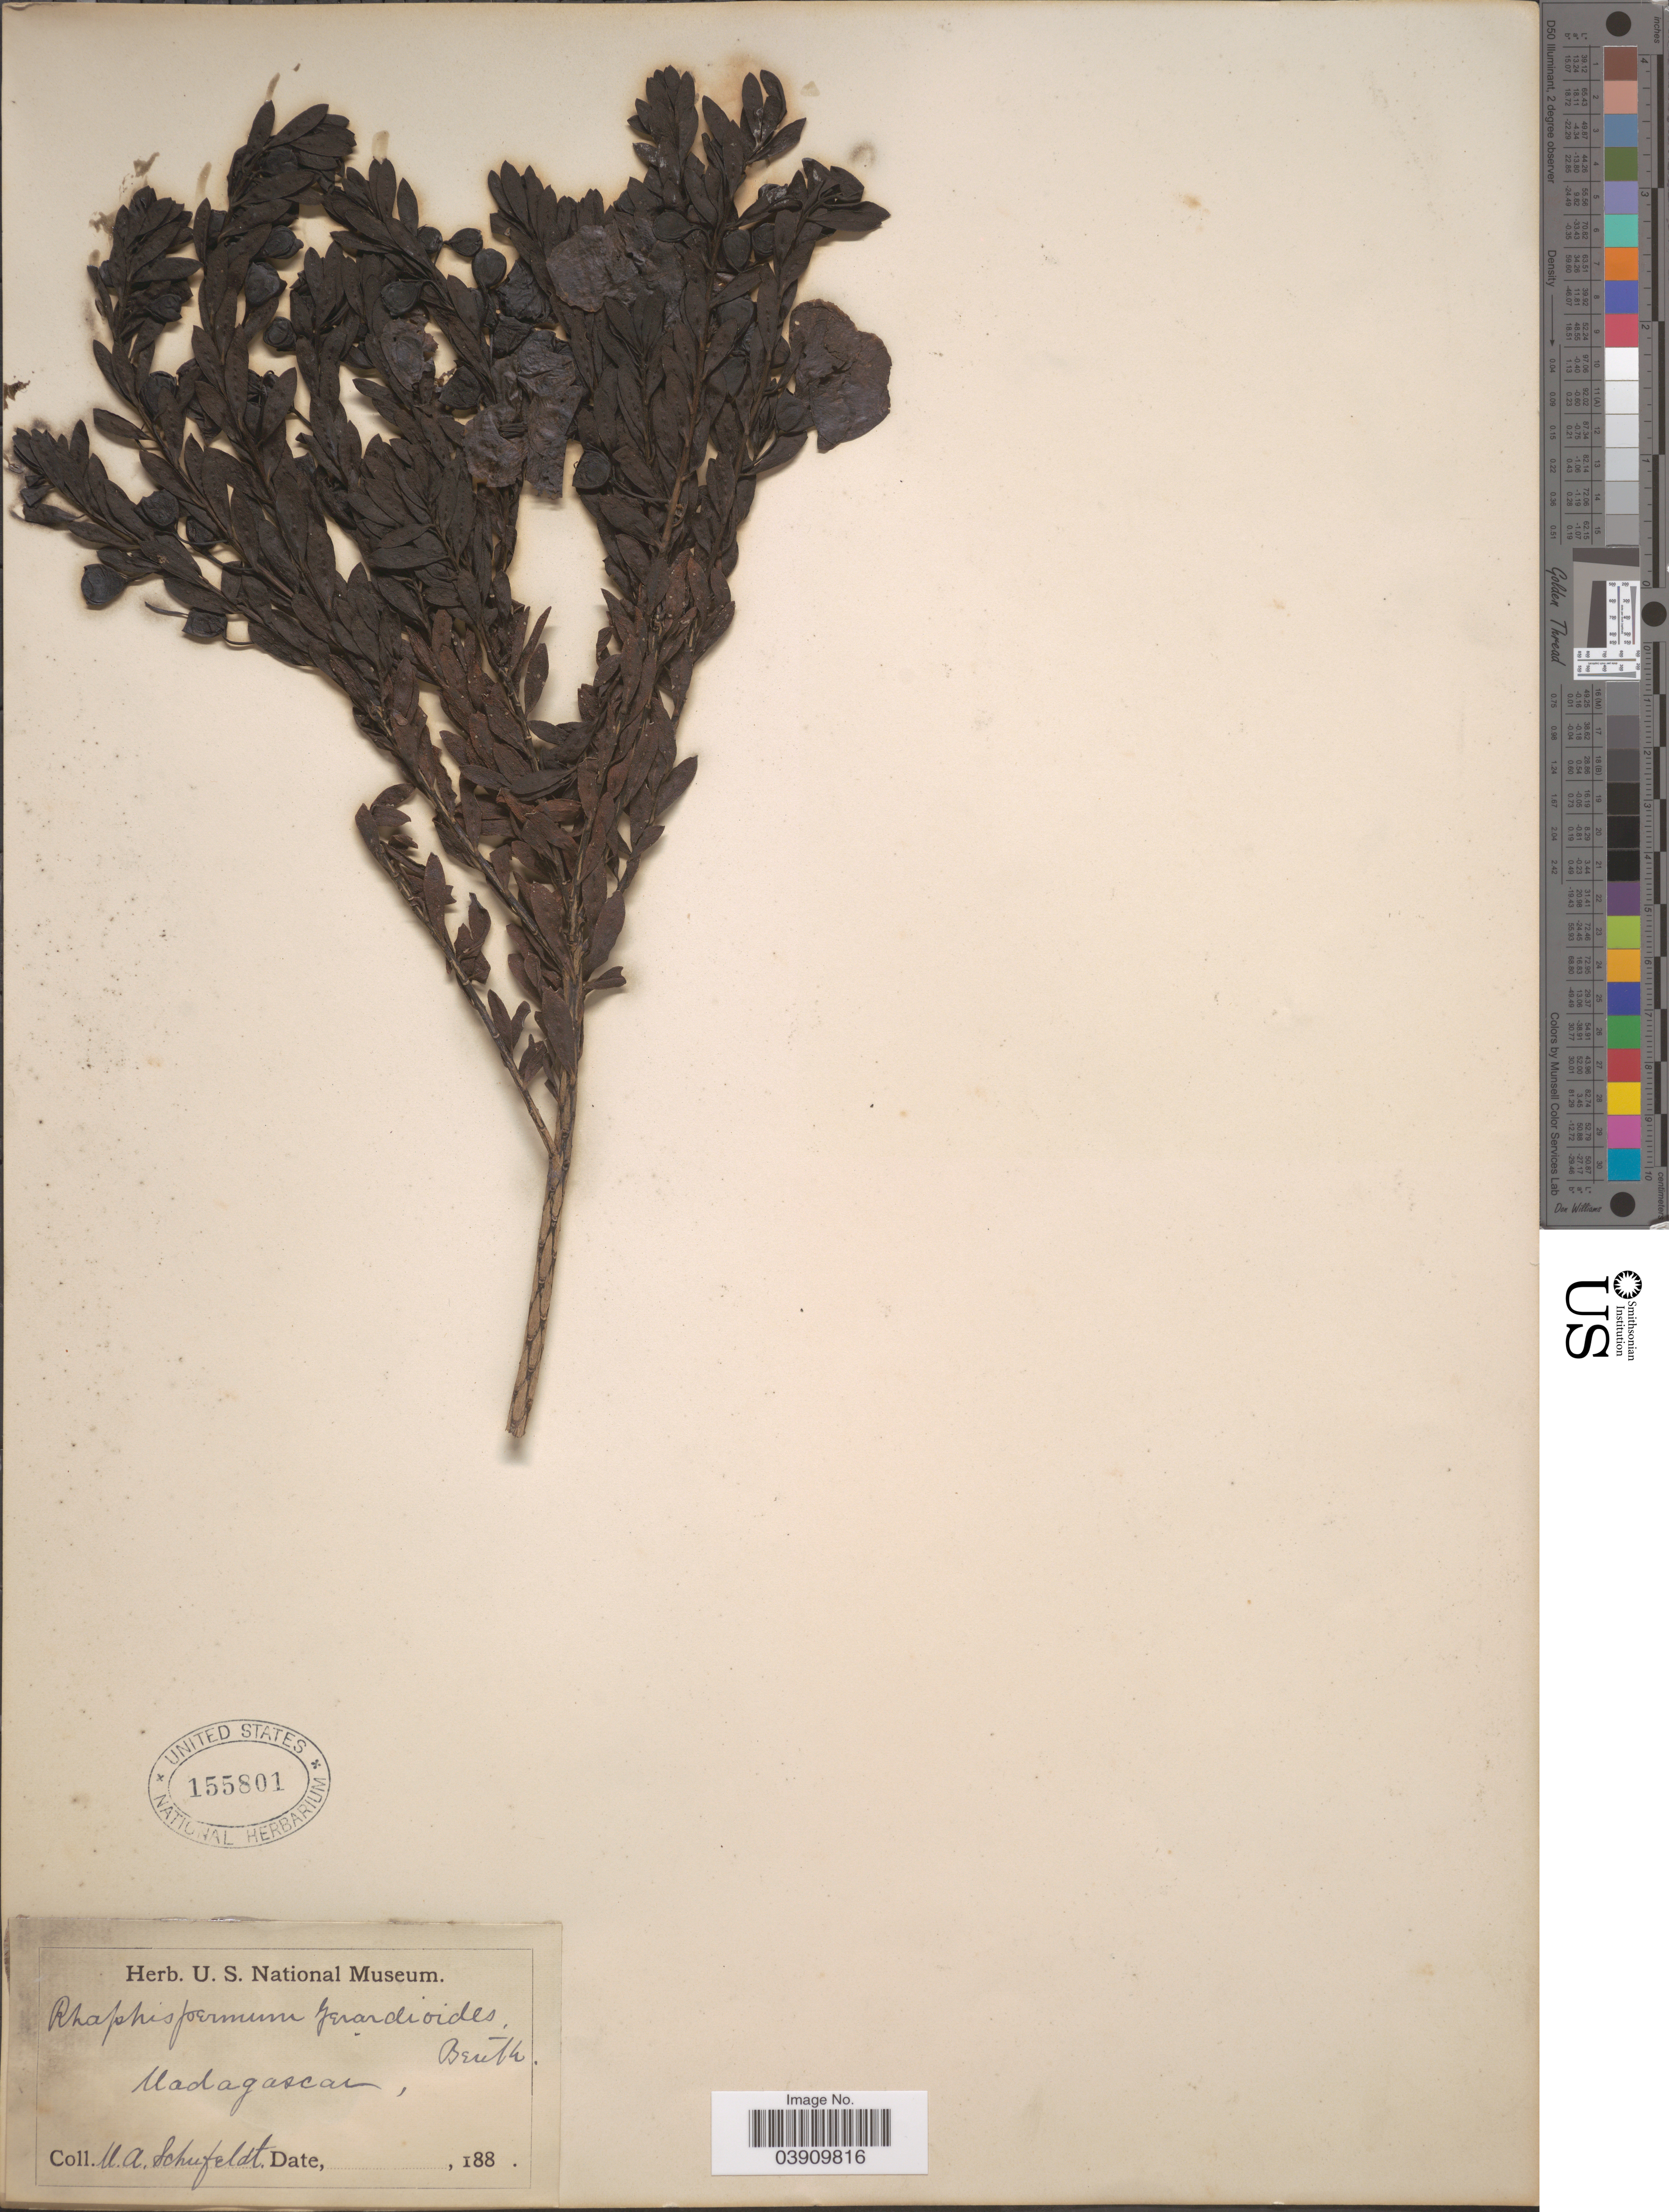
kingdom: Plantae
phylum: Tracheophyta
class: Magnoliopsida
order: Lamiales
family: Orobanchaceae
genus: Rhaphispermum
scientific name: Rhaphispermum gerardioides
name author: Benth.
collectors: M. Shufeldt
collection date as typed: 188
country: Madagascar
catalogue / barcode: US 155801